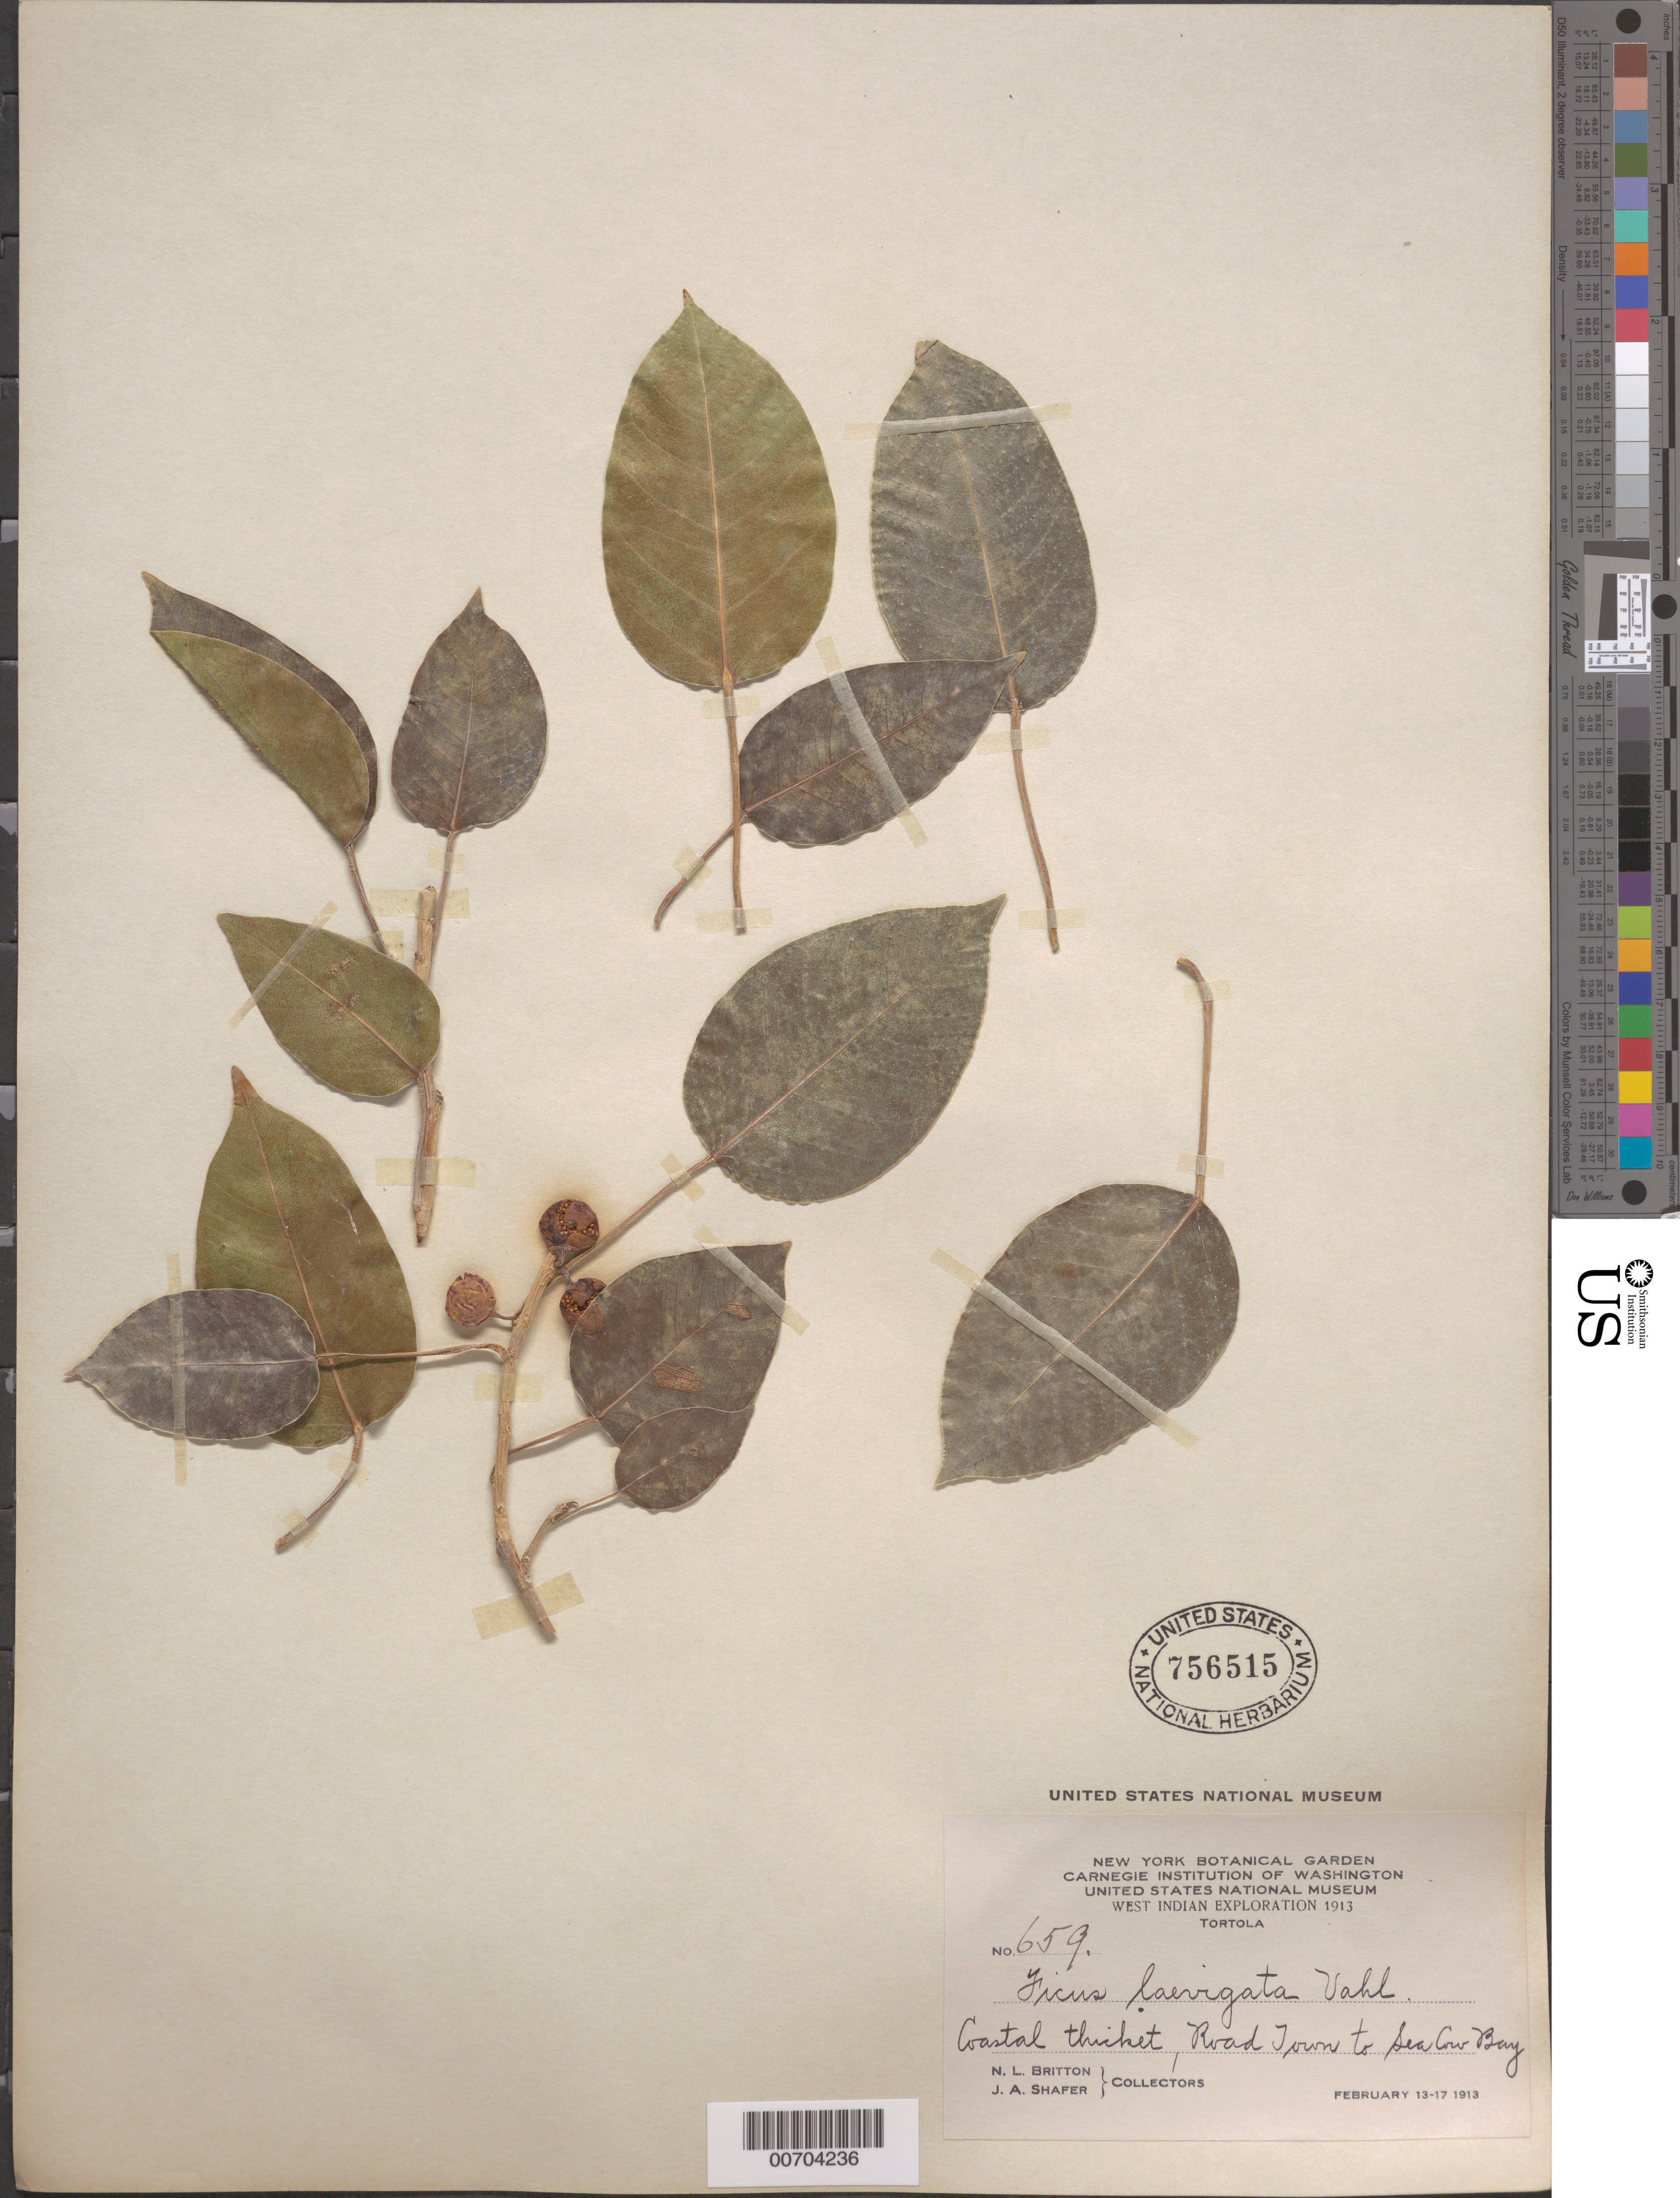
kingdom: Plantae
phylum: Tracheophyta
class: Magnoliopsida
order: Rosales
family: Moraceae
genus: Ficus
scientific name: Ficus laevigata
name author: Vahl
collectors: N. Britton & J. A. Shafer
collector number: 659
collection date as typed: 13 Feb 1913 to 17 Feb 1913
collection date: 1913-02-13/1913-02-17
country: British Virgin Islands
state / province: Tortola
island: Tortola Island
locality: Road Town to Sea Cow Bay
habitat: Coastal thicket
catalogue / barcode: US 756515